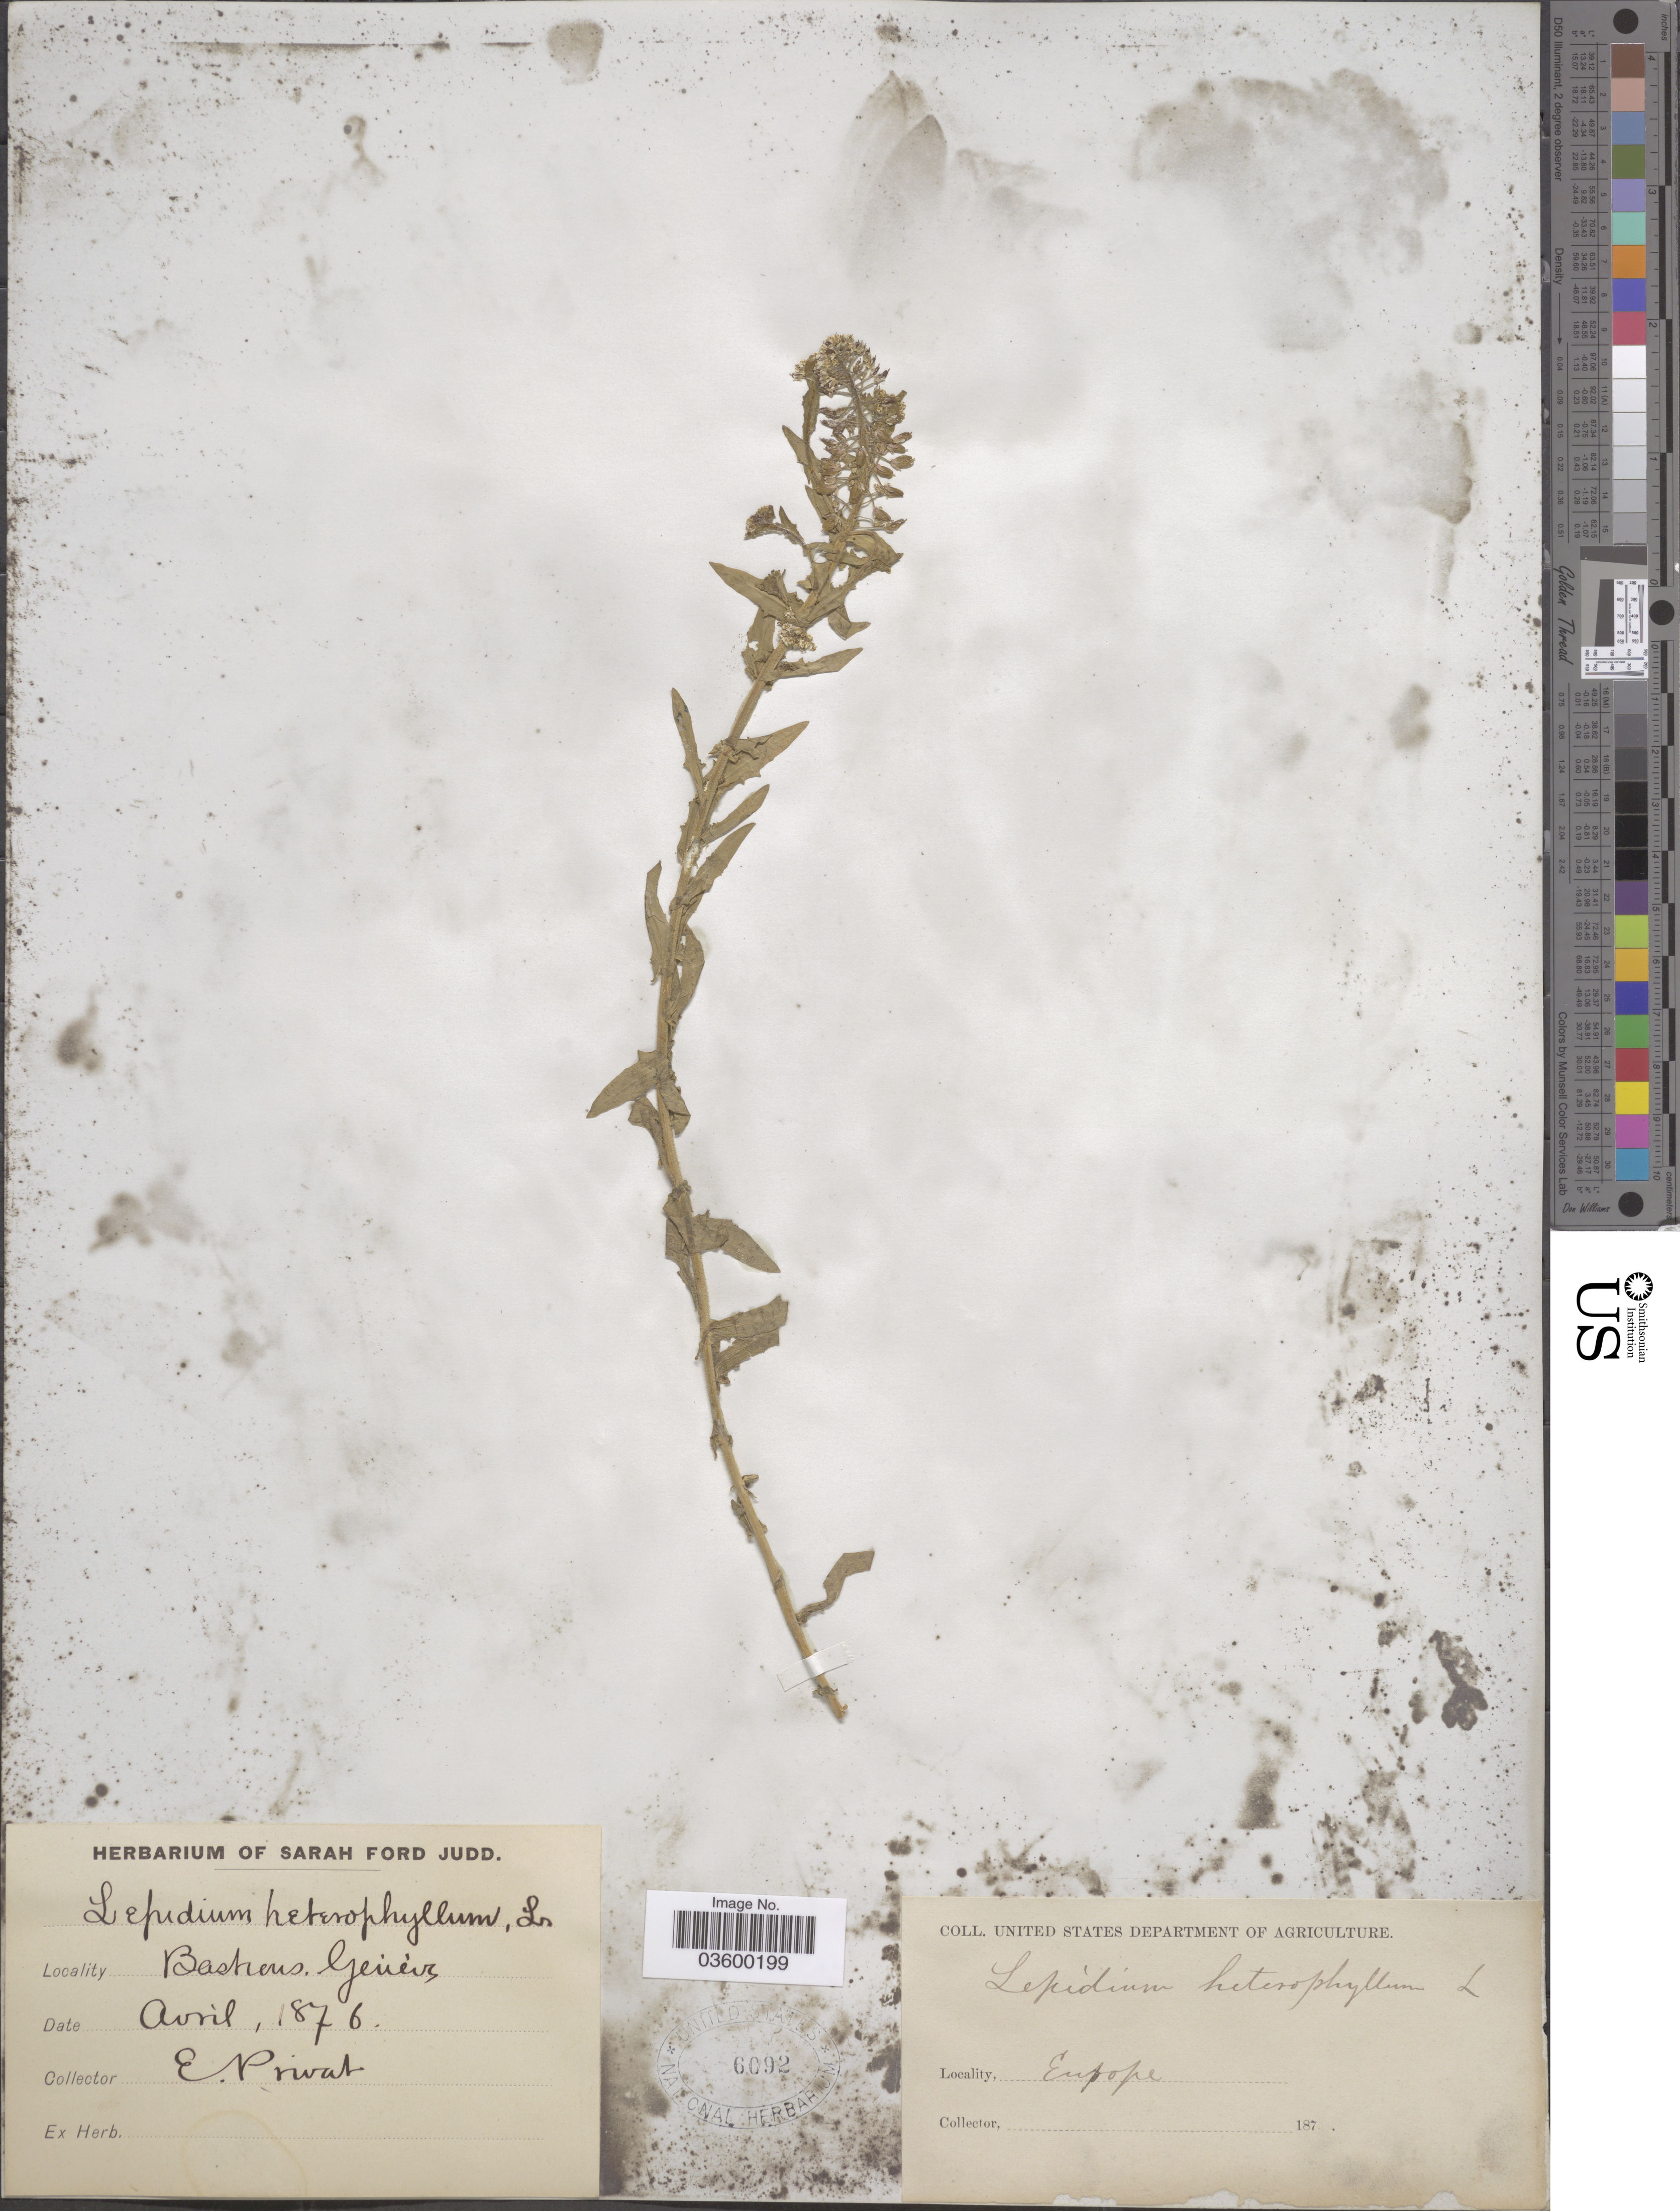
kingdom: Plantae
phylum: Tracheophyta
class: Magnoliopsida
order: Brassicales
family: Brassicaceae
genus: Lepidium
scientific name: Lepidium heterophyllum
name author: Benth.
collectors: E. Privat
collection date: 1876-04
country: Switzerland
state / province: Genève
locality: Bastious.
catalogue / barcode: US 6092